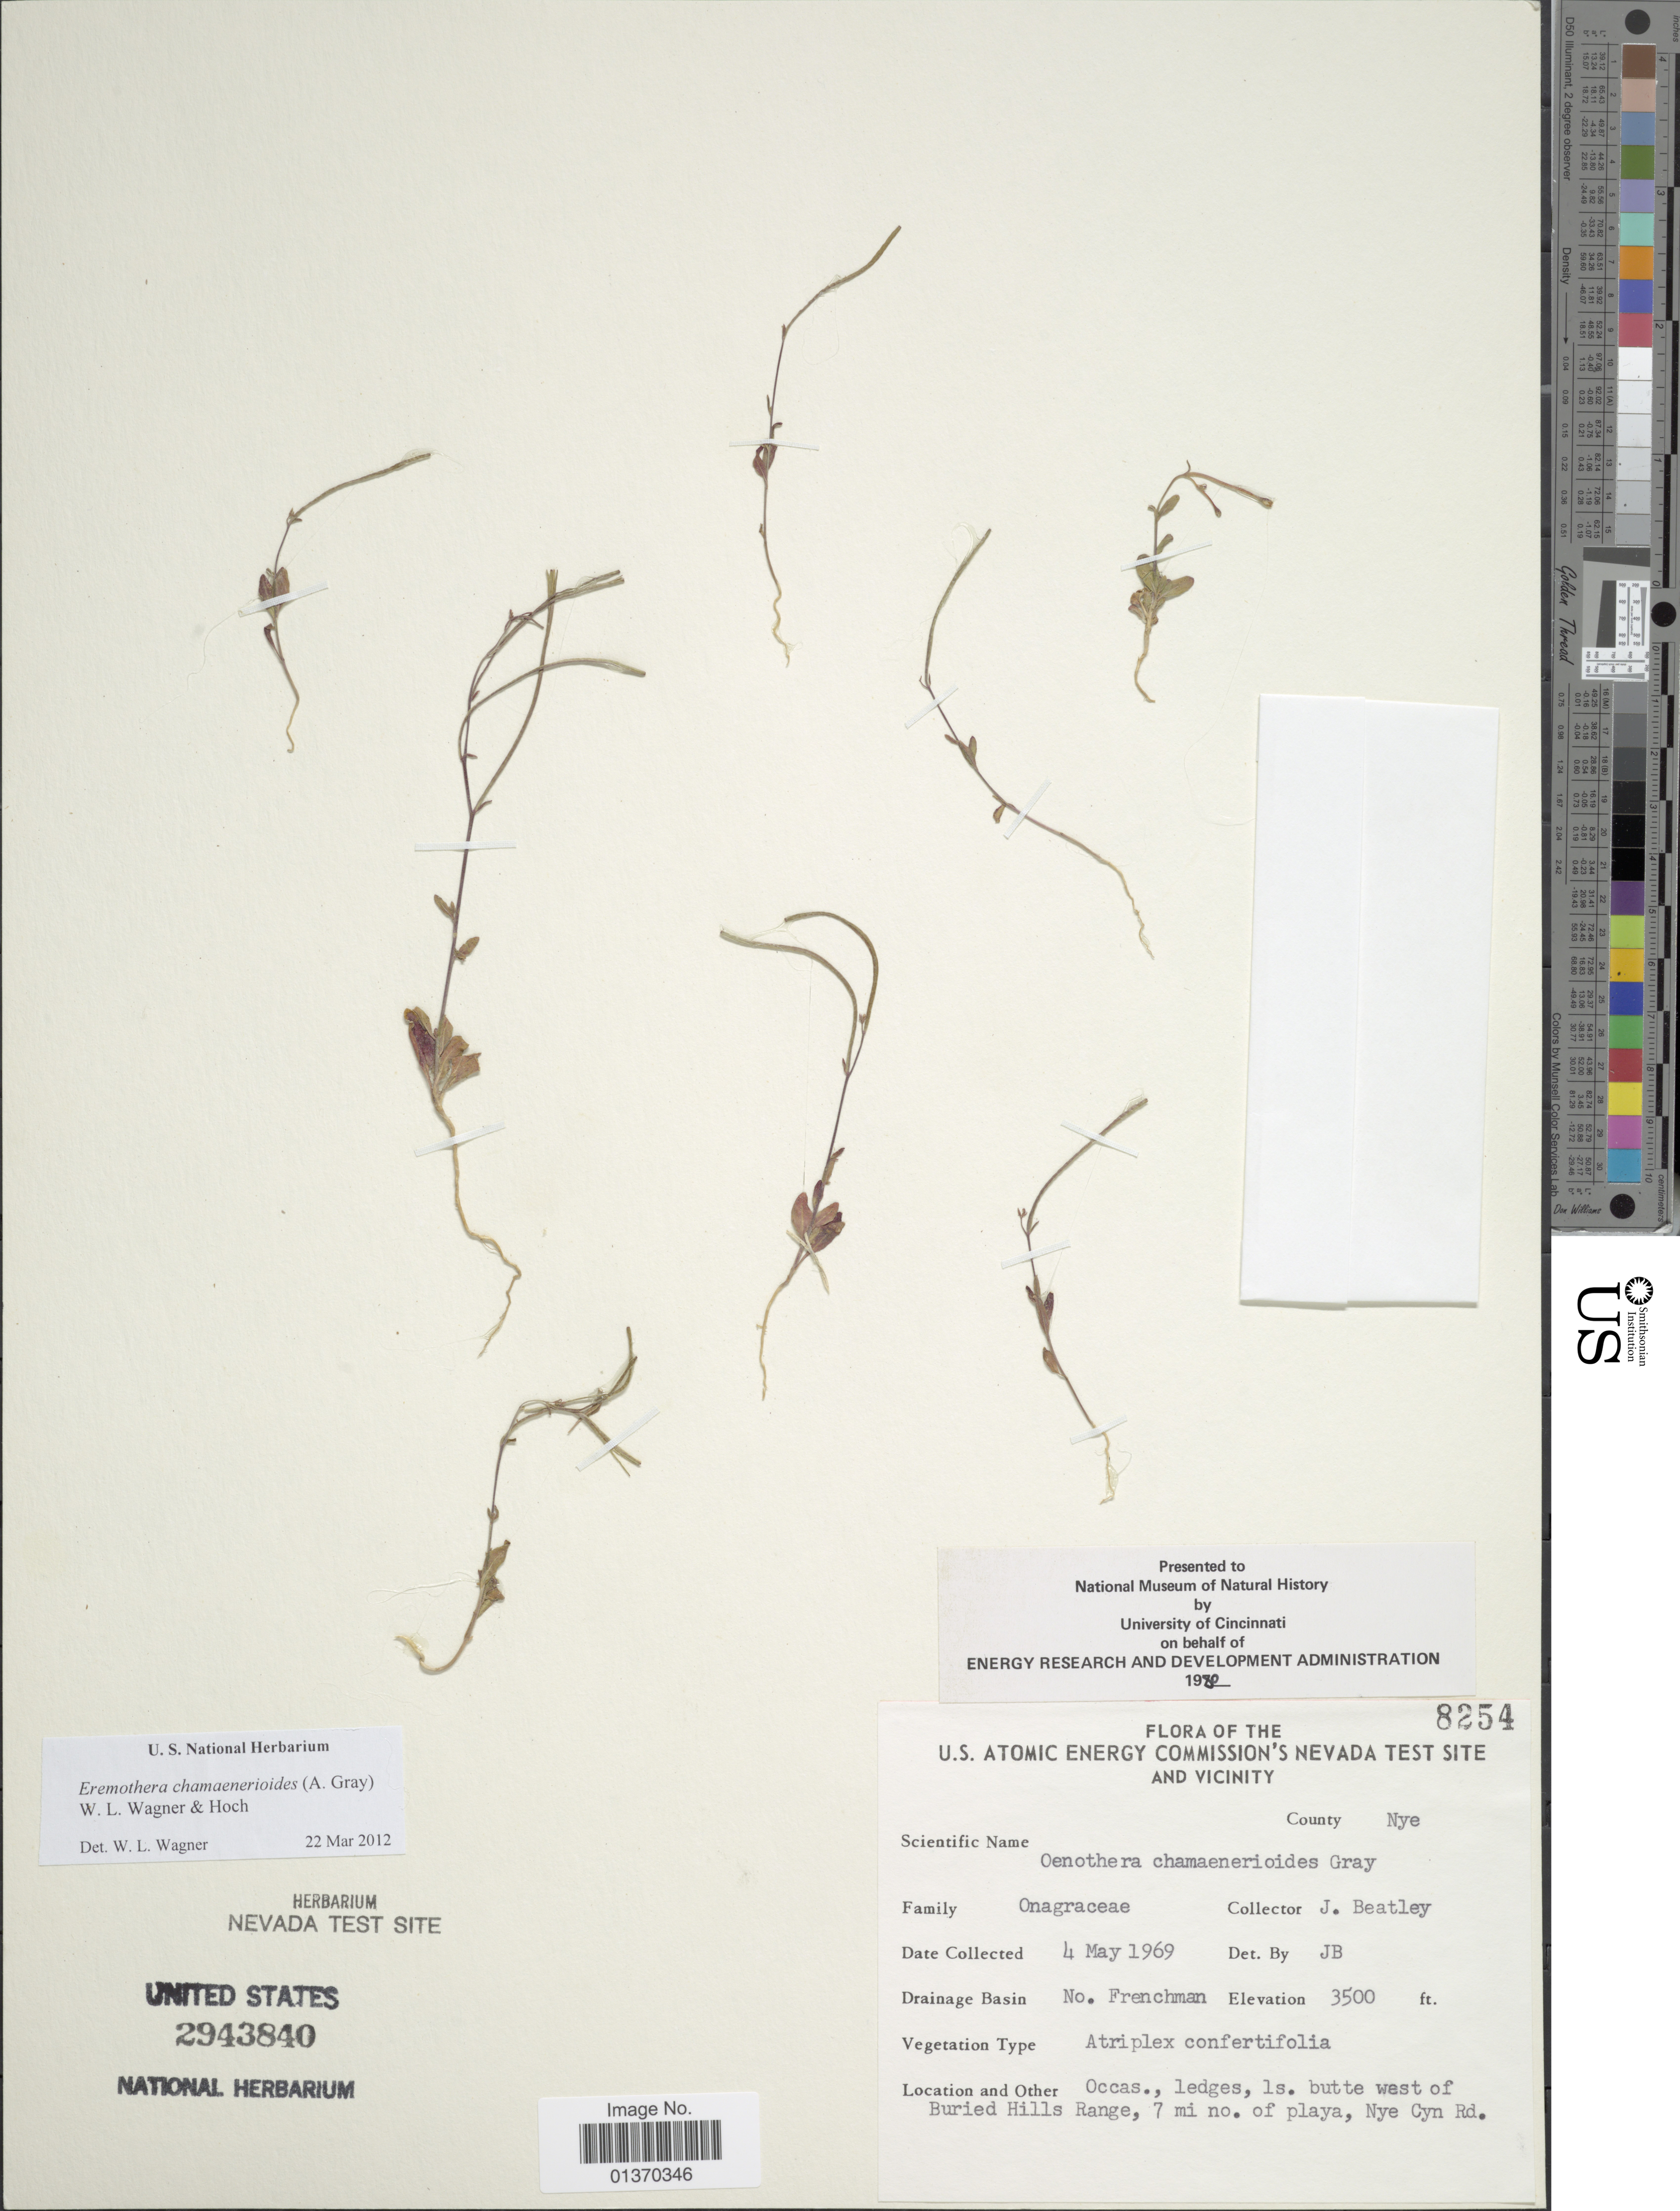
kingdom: Plantae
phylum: Tracheophyta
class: Magnoliopsida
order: Myrtales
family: Onagraceae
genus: Eremothera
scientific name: Eremothera chamaenerioides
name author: (A. Gray) W.L. Wagner & Hoch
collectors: J. C. Beatley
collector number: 8254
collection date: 1969-05-04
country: United States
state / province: Nevada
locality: U. S. Atomic Energy Commission's Nevada Test Site and Vicinity, No. Frenchman, ledges, ls. butte west of Buried Hills Range, 7 mi no. of playa, Nye Cyn Rd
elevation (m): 1067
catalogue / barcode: US 2943840